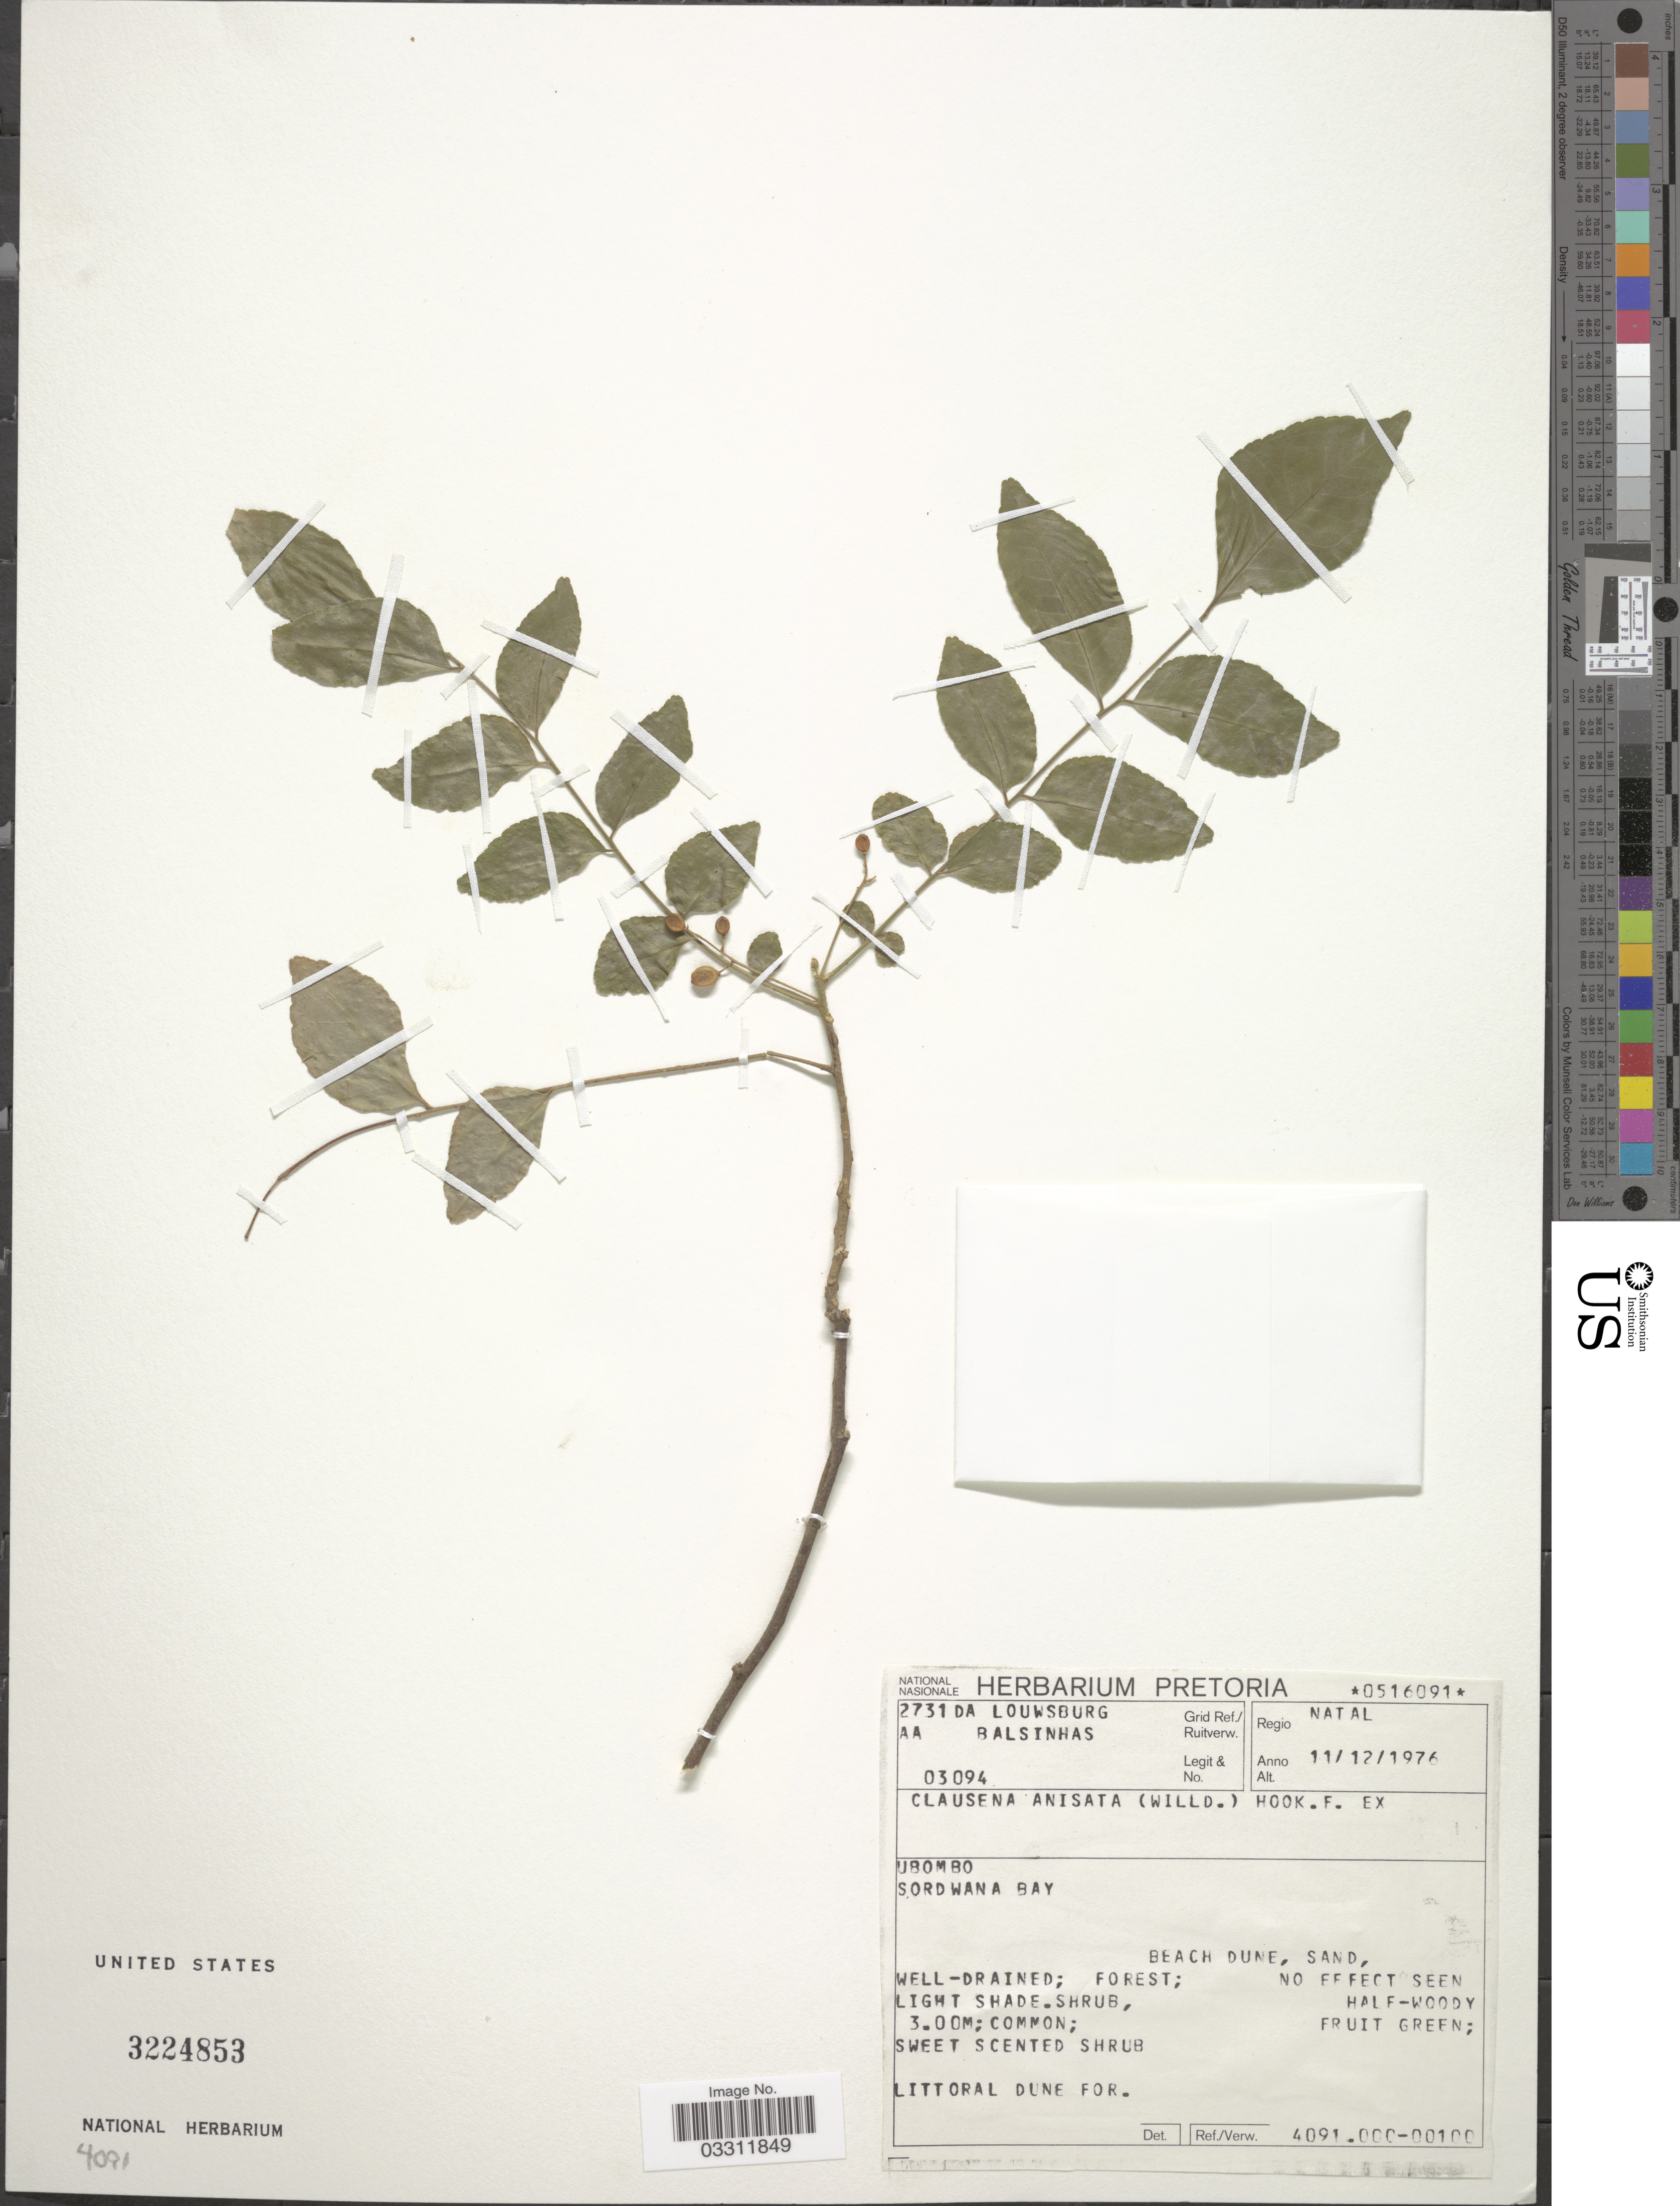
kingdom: Plantae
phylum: Tracheophyta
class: Magnoliopsida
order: Sapindales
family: Rutaceae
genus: Clausena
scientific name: Clausena anisata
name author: (Willd.) Benth.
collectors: A. A. Balsinhas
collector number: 03094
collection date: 1976-12-11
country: South Africa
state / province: KwaZulu-Natal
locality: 2731 DA Louwsburg Grid Ref./ Ruitverw. Regio Natal. Ubombo. Sordwana Bay.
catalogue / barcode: US 3224853